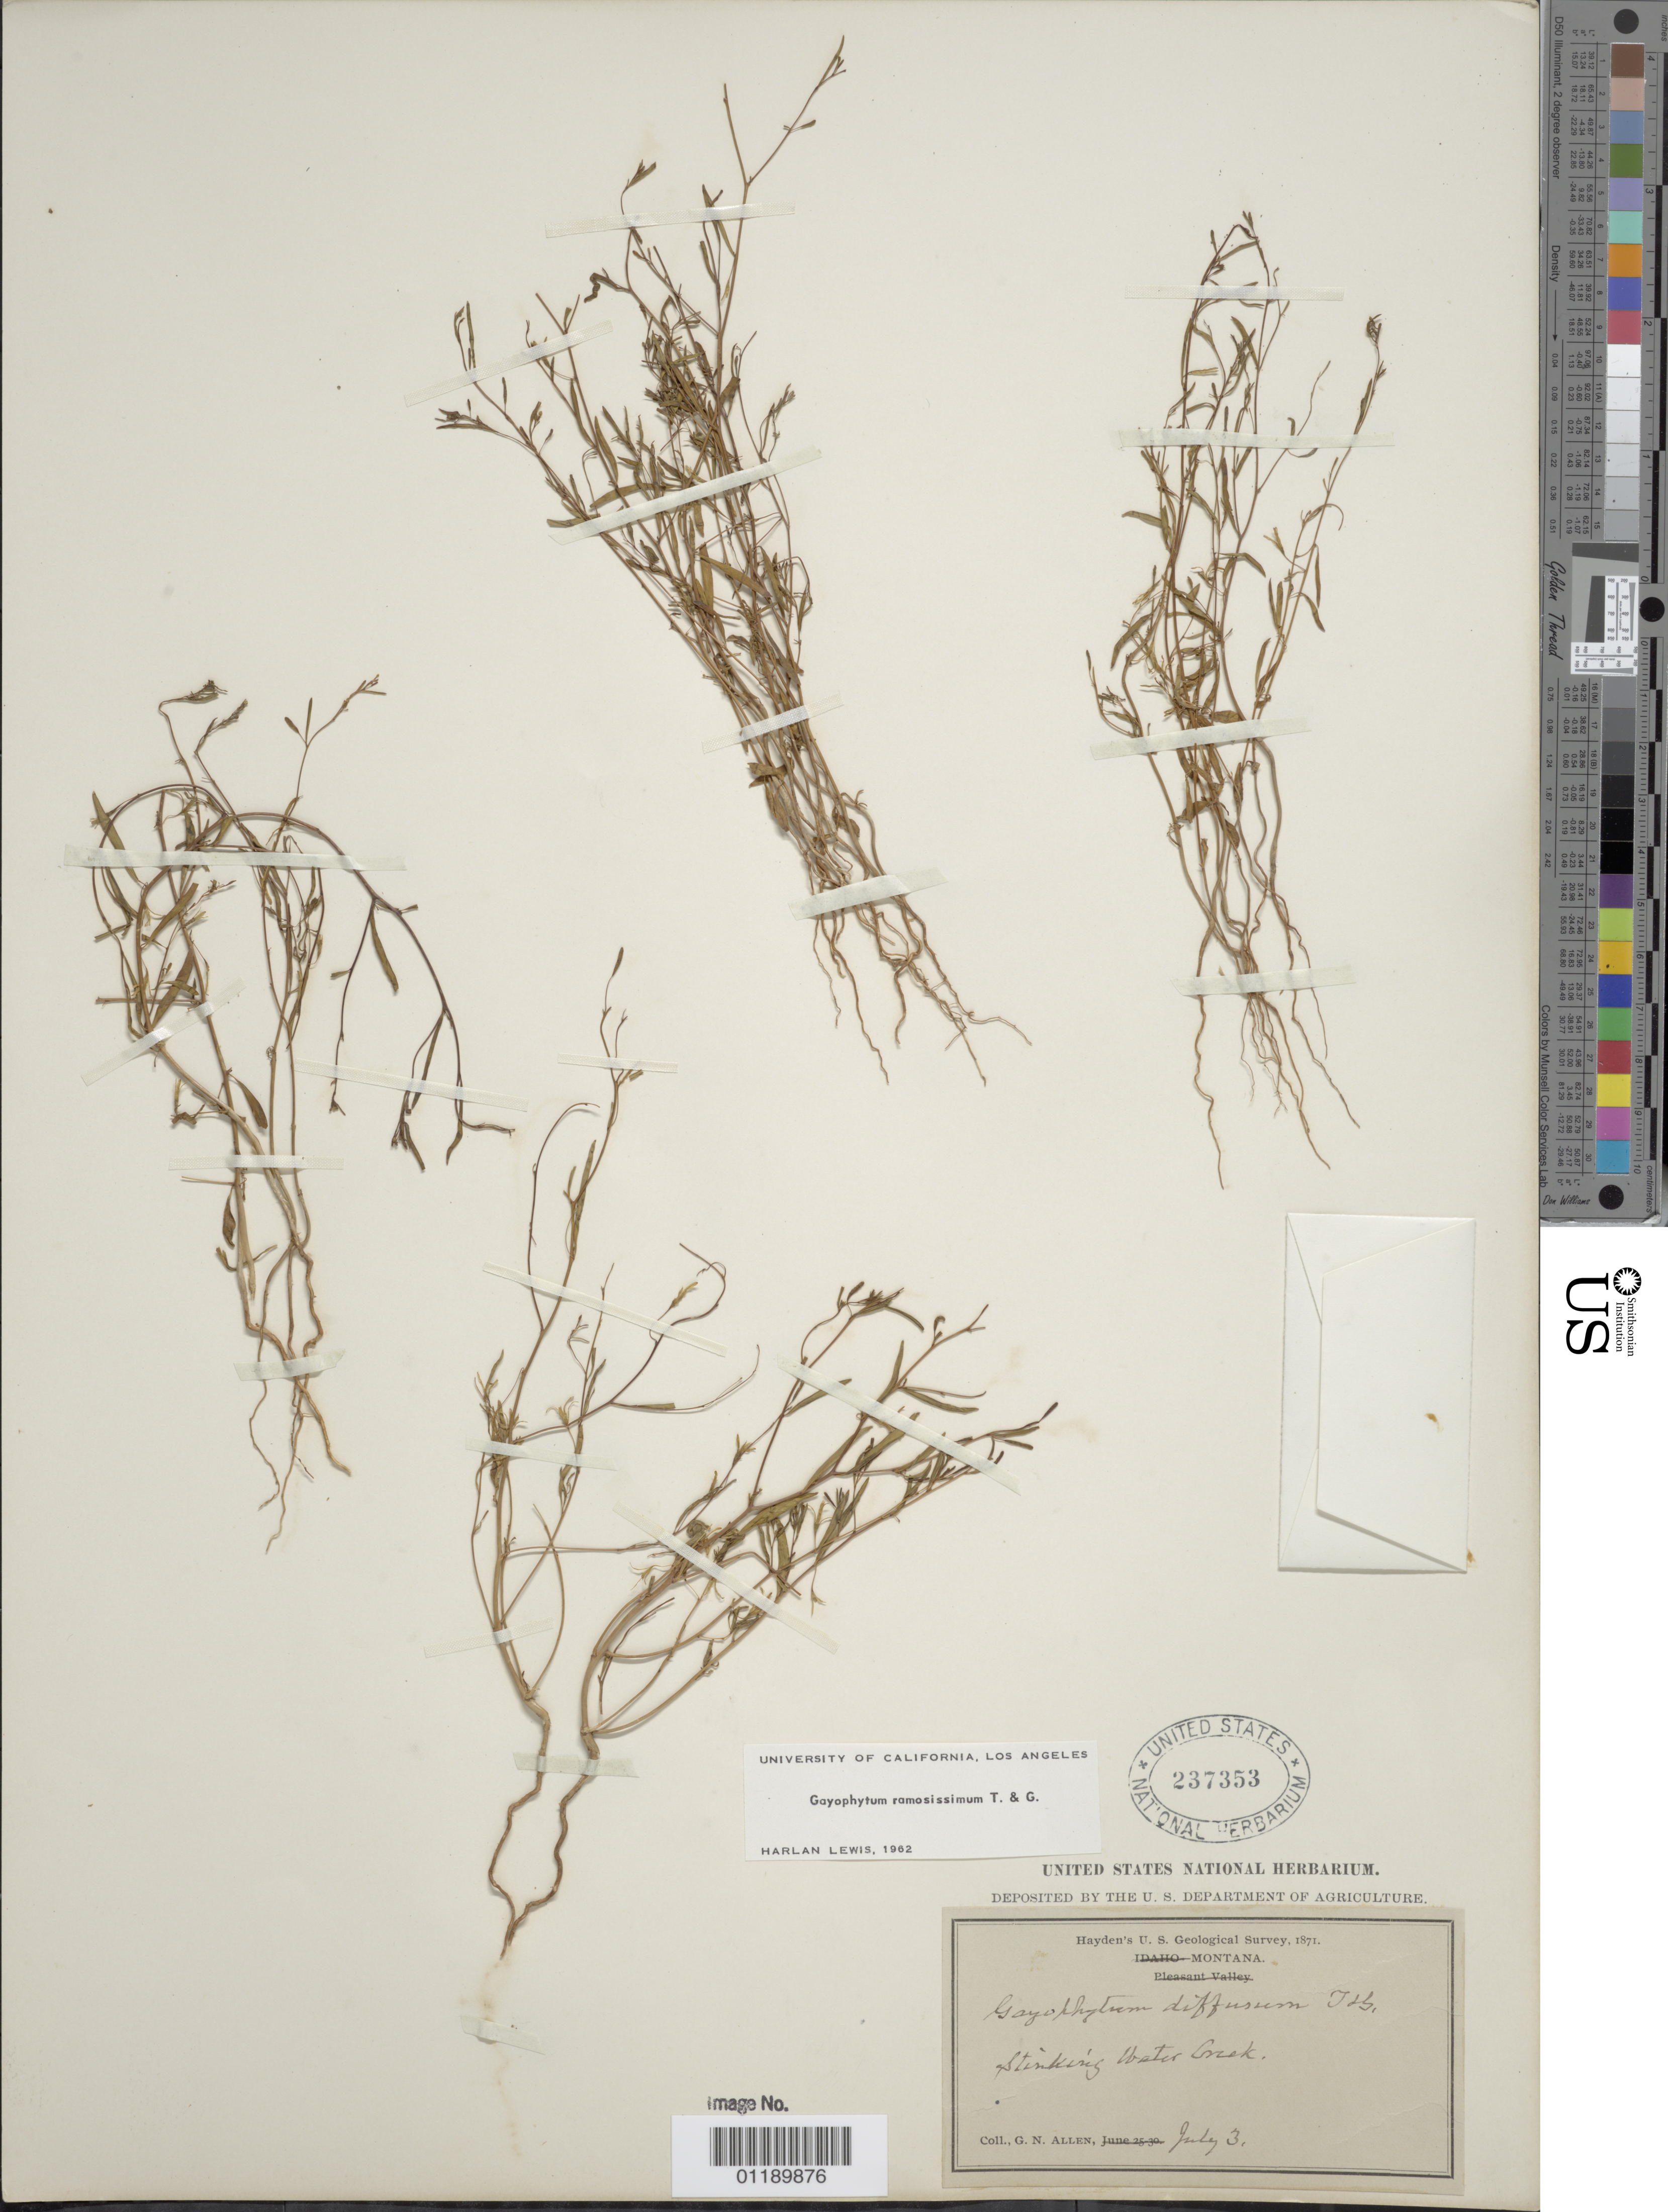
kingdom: Plantae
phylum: Tracheophyta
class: Magnoliopsida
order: Myrtales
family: Onagraceae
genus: Gayophytum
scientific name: Gayophytum ramosissimum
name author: Torr. & A. Gray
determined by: Lewis, H.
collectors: G. N. Allen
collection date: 1871-07-03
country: United States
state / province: Montana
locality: Stinking Water Creek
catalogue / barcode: US 237353